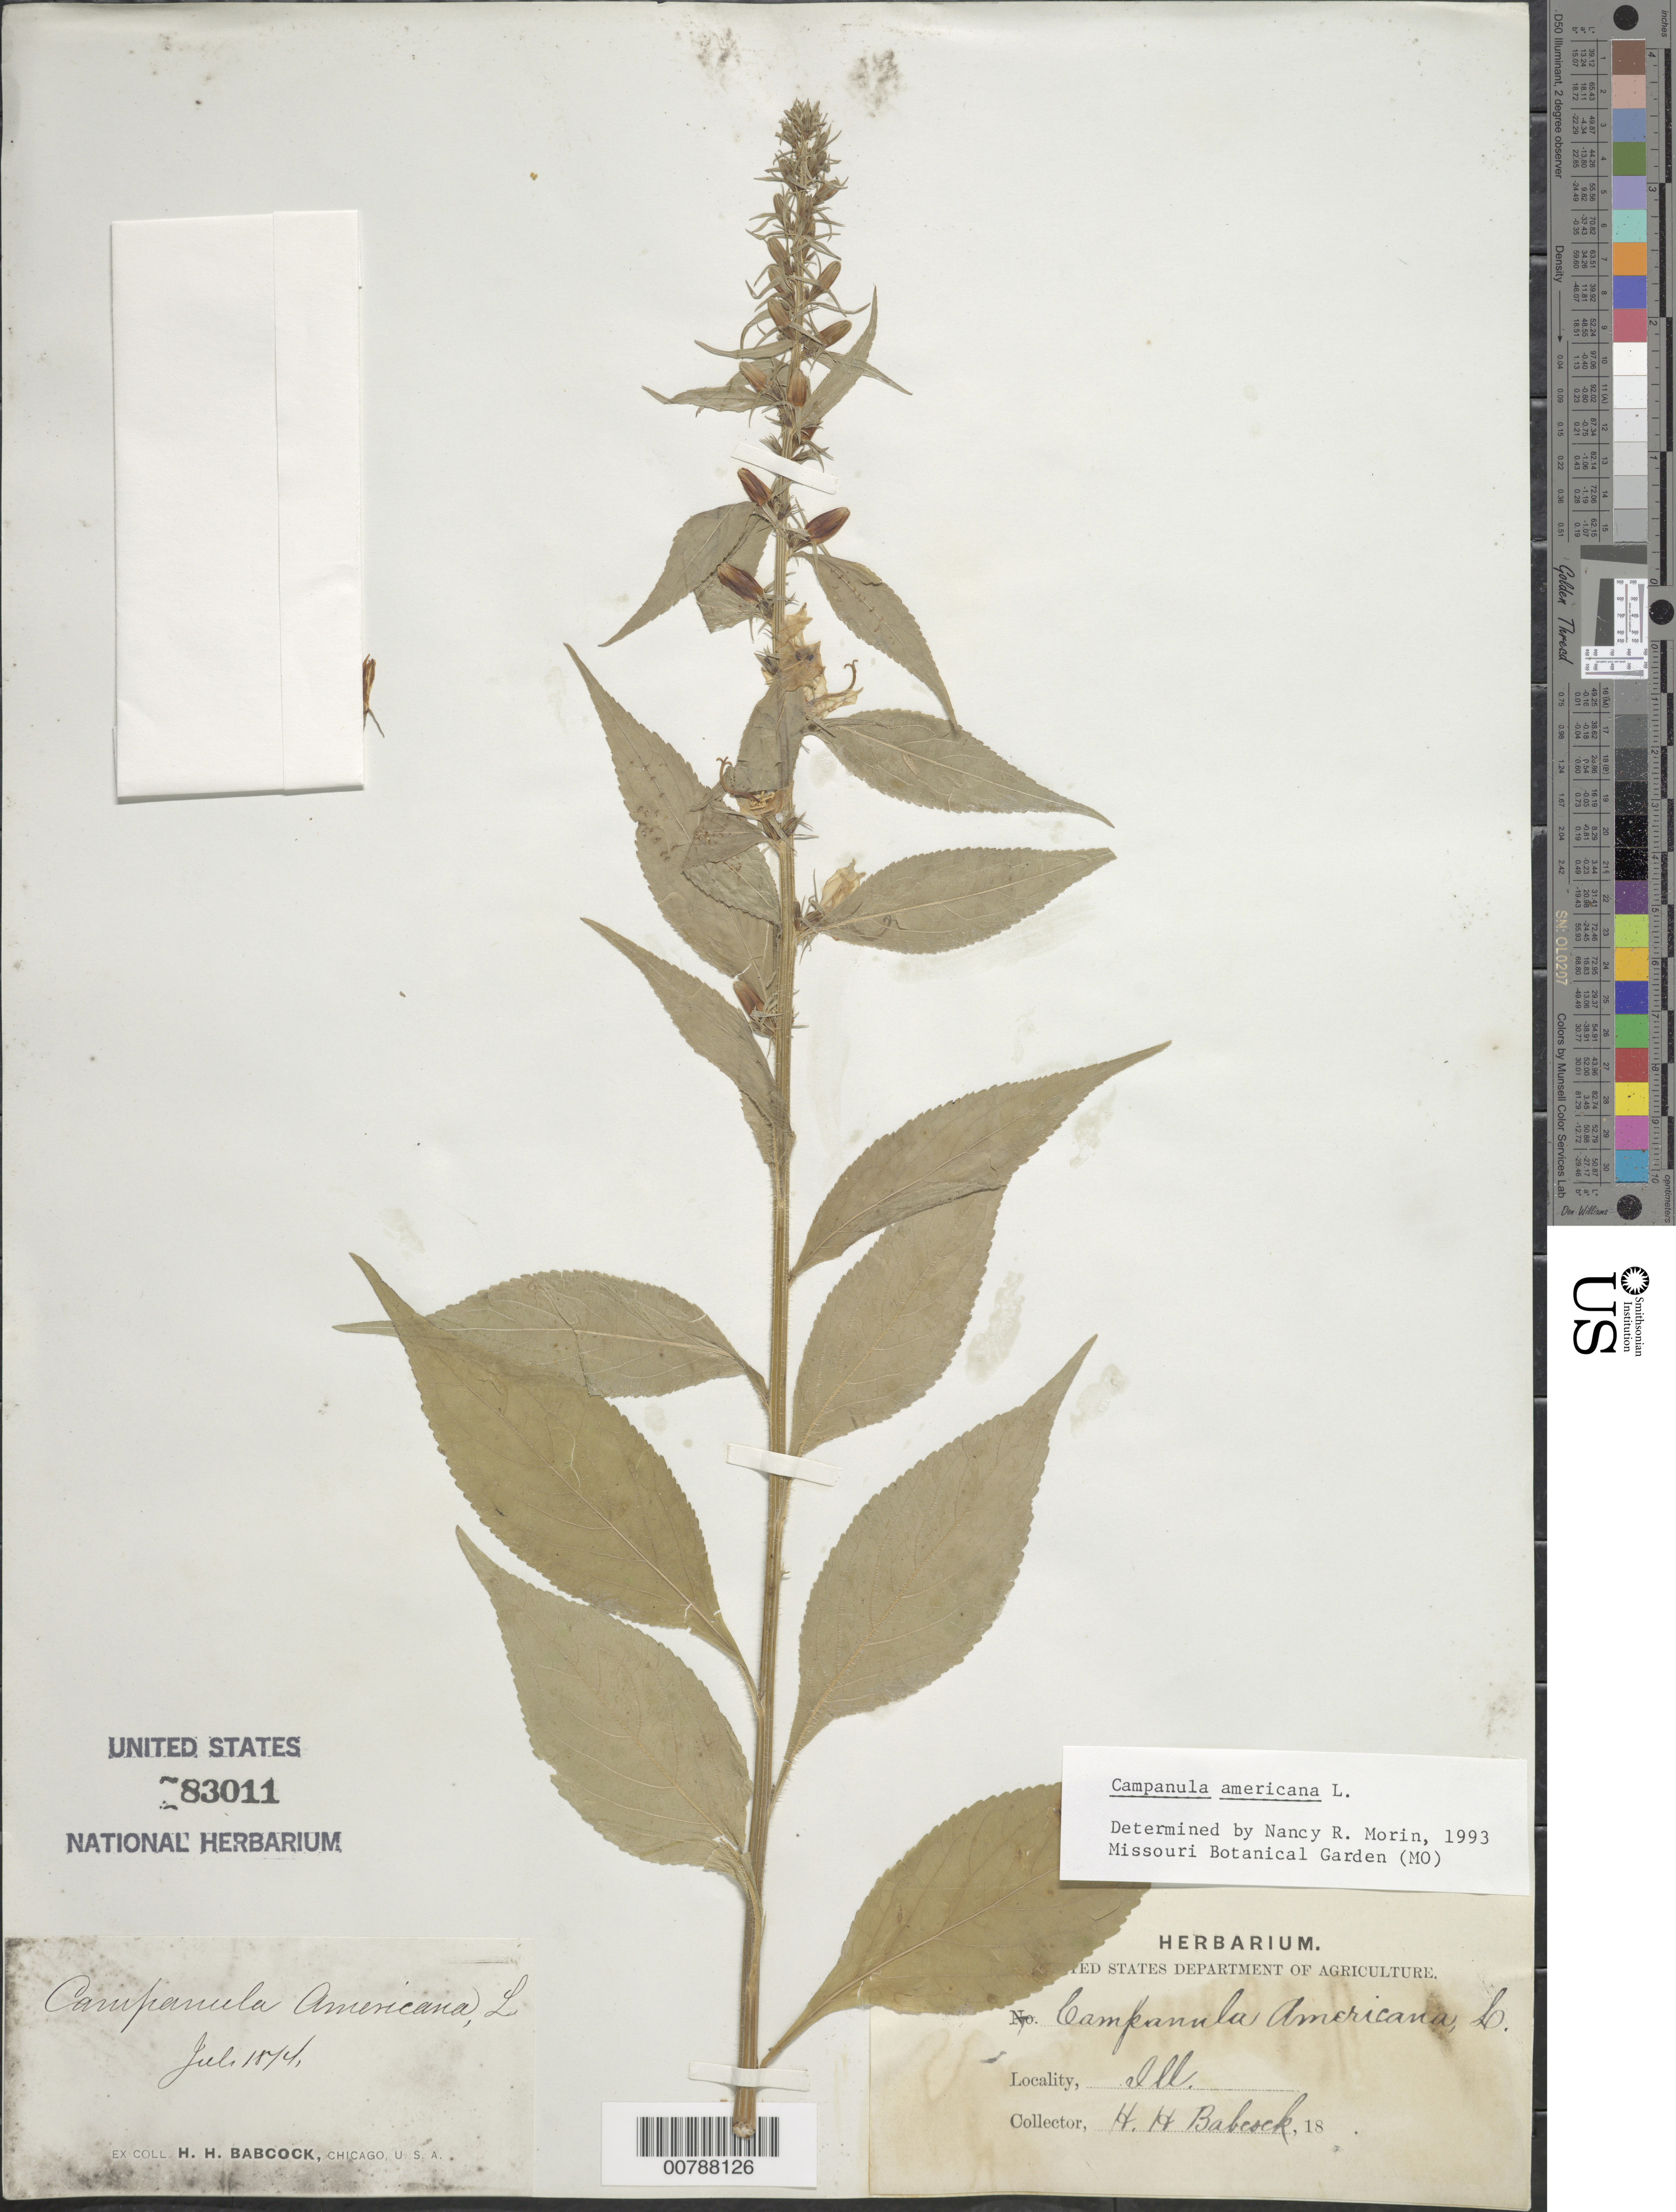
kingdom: Plantae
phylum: Tracheophyta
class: Magnoliopsida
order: Asterales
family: Campanulaceae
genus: Campanula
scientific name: Campanula americana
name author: L.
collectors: H. Babcock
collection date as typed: Jul 1874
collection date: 1874-07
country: United States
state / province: Illinois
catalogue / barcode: US 83011